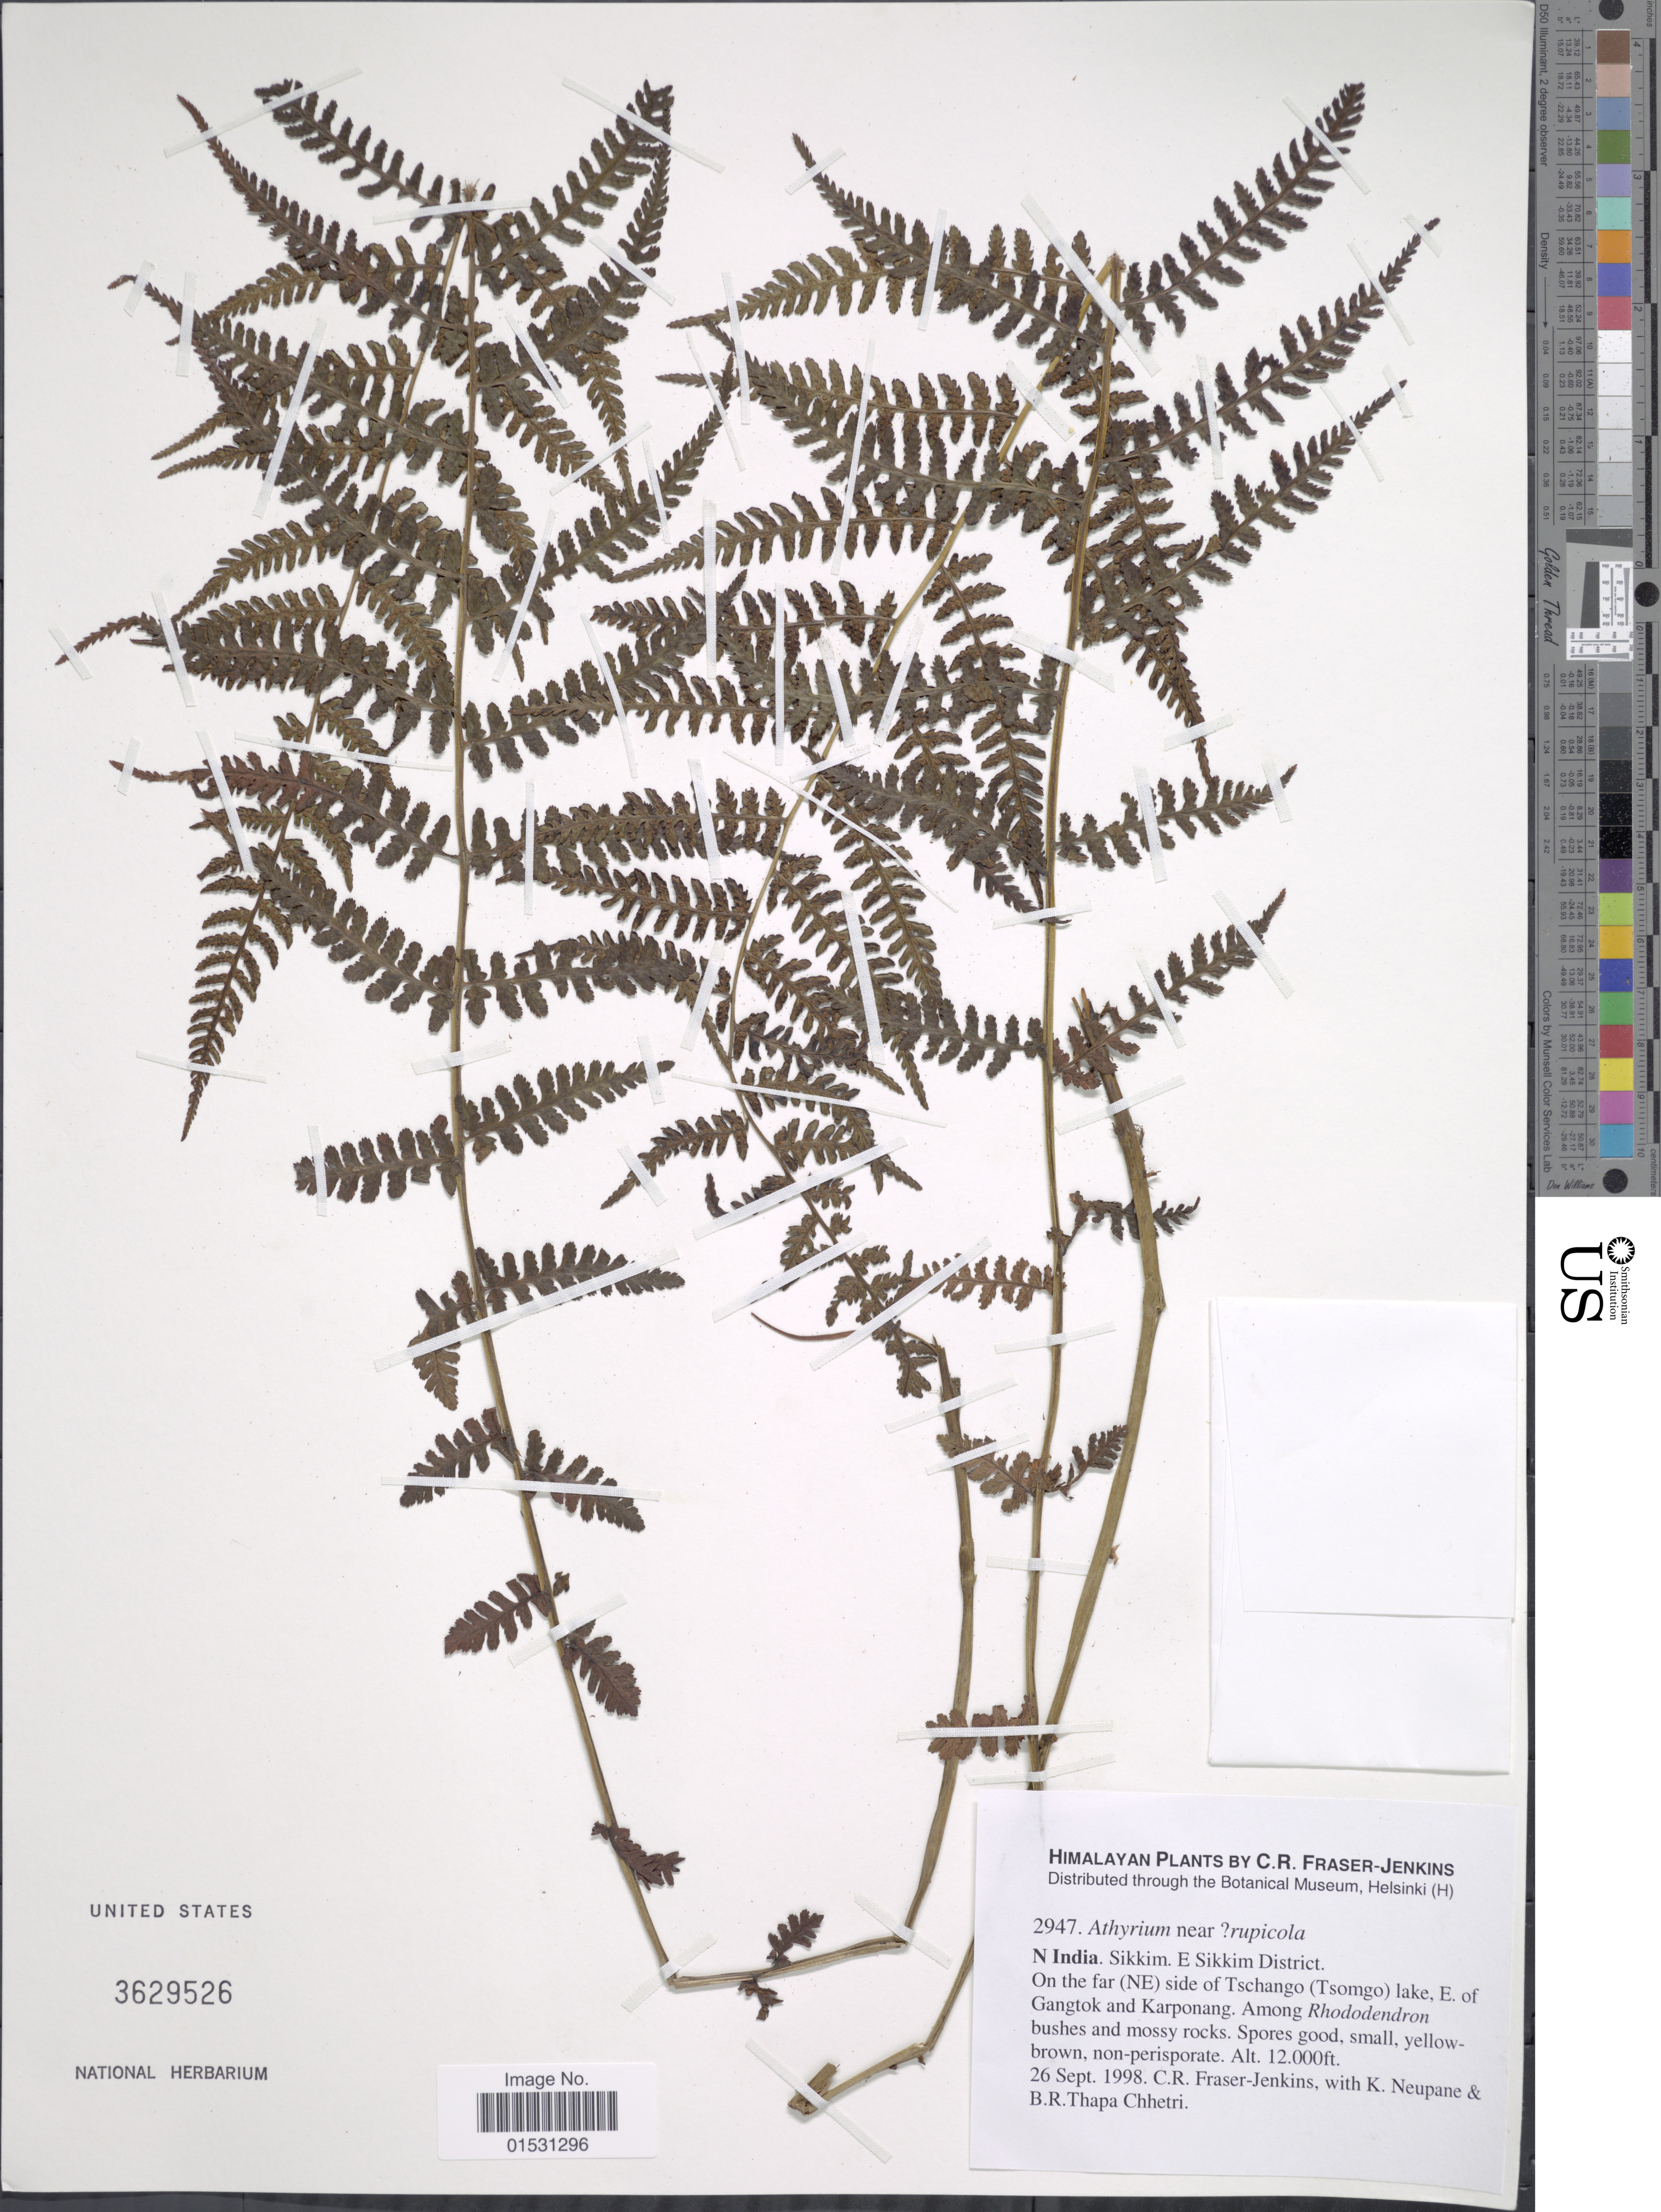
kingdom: Plantae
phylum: Tracheophyta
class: Polypodiopsida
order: Polypodiales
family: Athyriaceae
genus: Athyrium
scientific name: Athyrium sp.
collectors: C. R. Fraser-Jenkins, K. Neupane & B. Thapa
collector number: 2947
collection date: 1998-09-26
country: India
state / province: Sikkim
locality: Himalayan. N India. E Sikkim District. On the far (NE) side of Tschango (Tsomgo) lake, E. of Gantok and Karponang.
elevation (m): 3658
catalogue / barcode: US 3629526